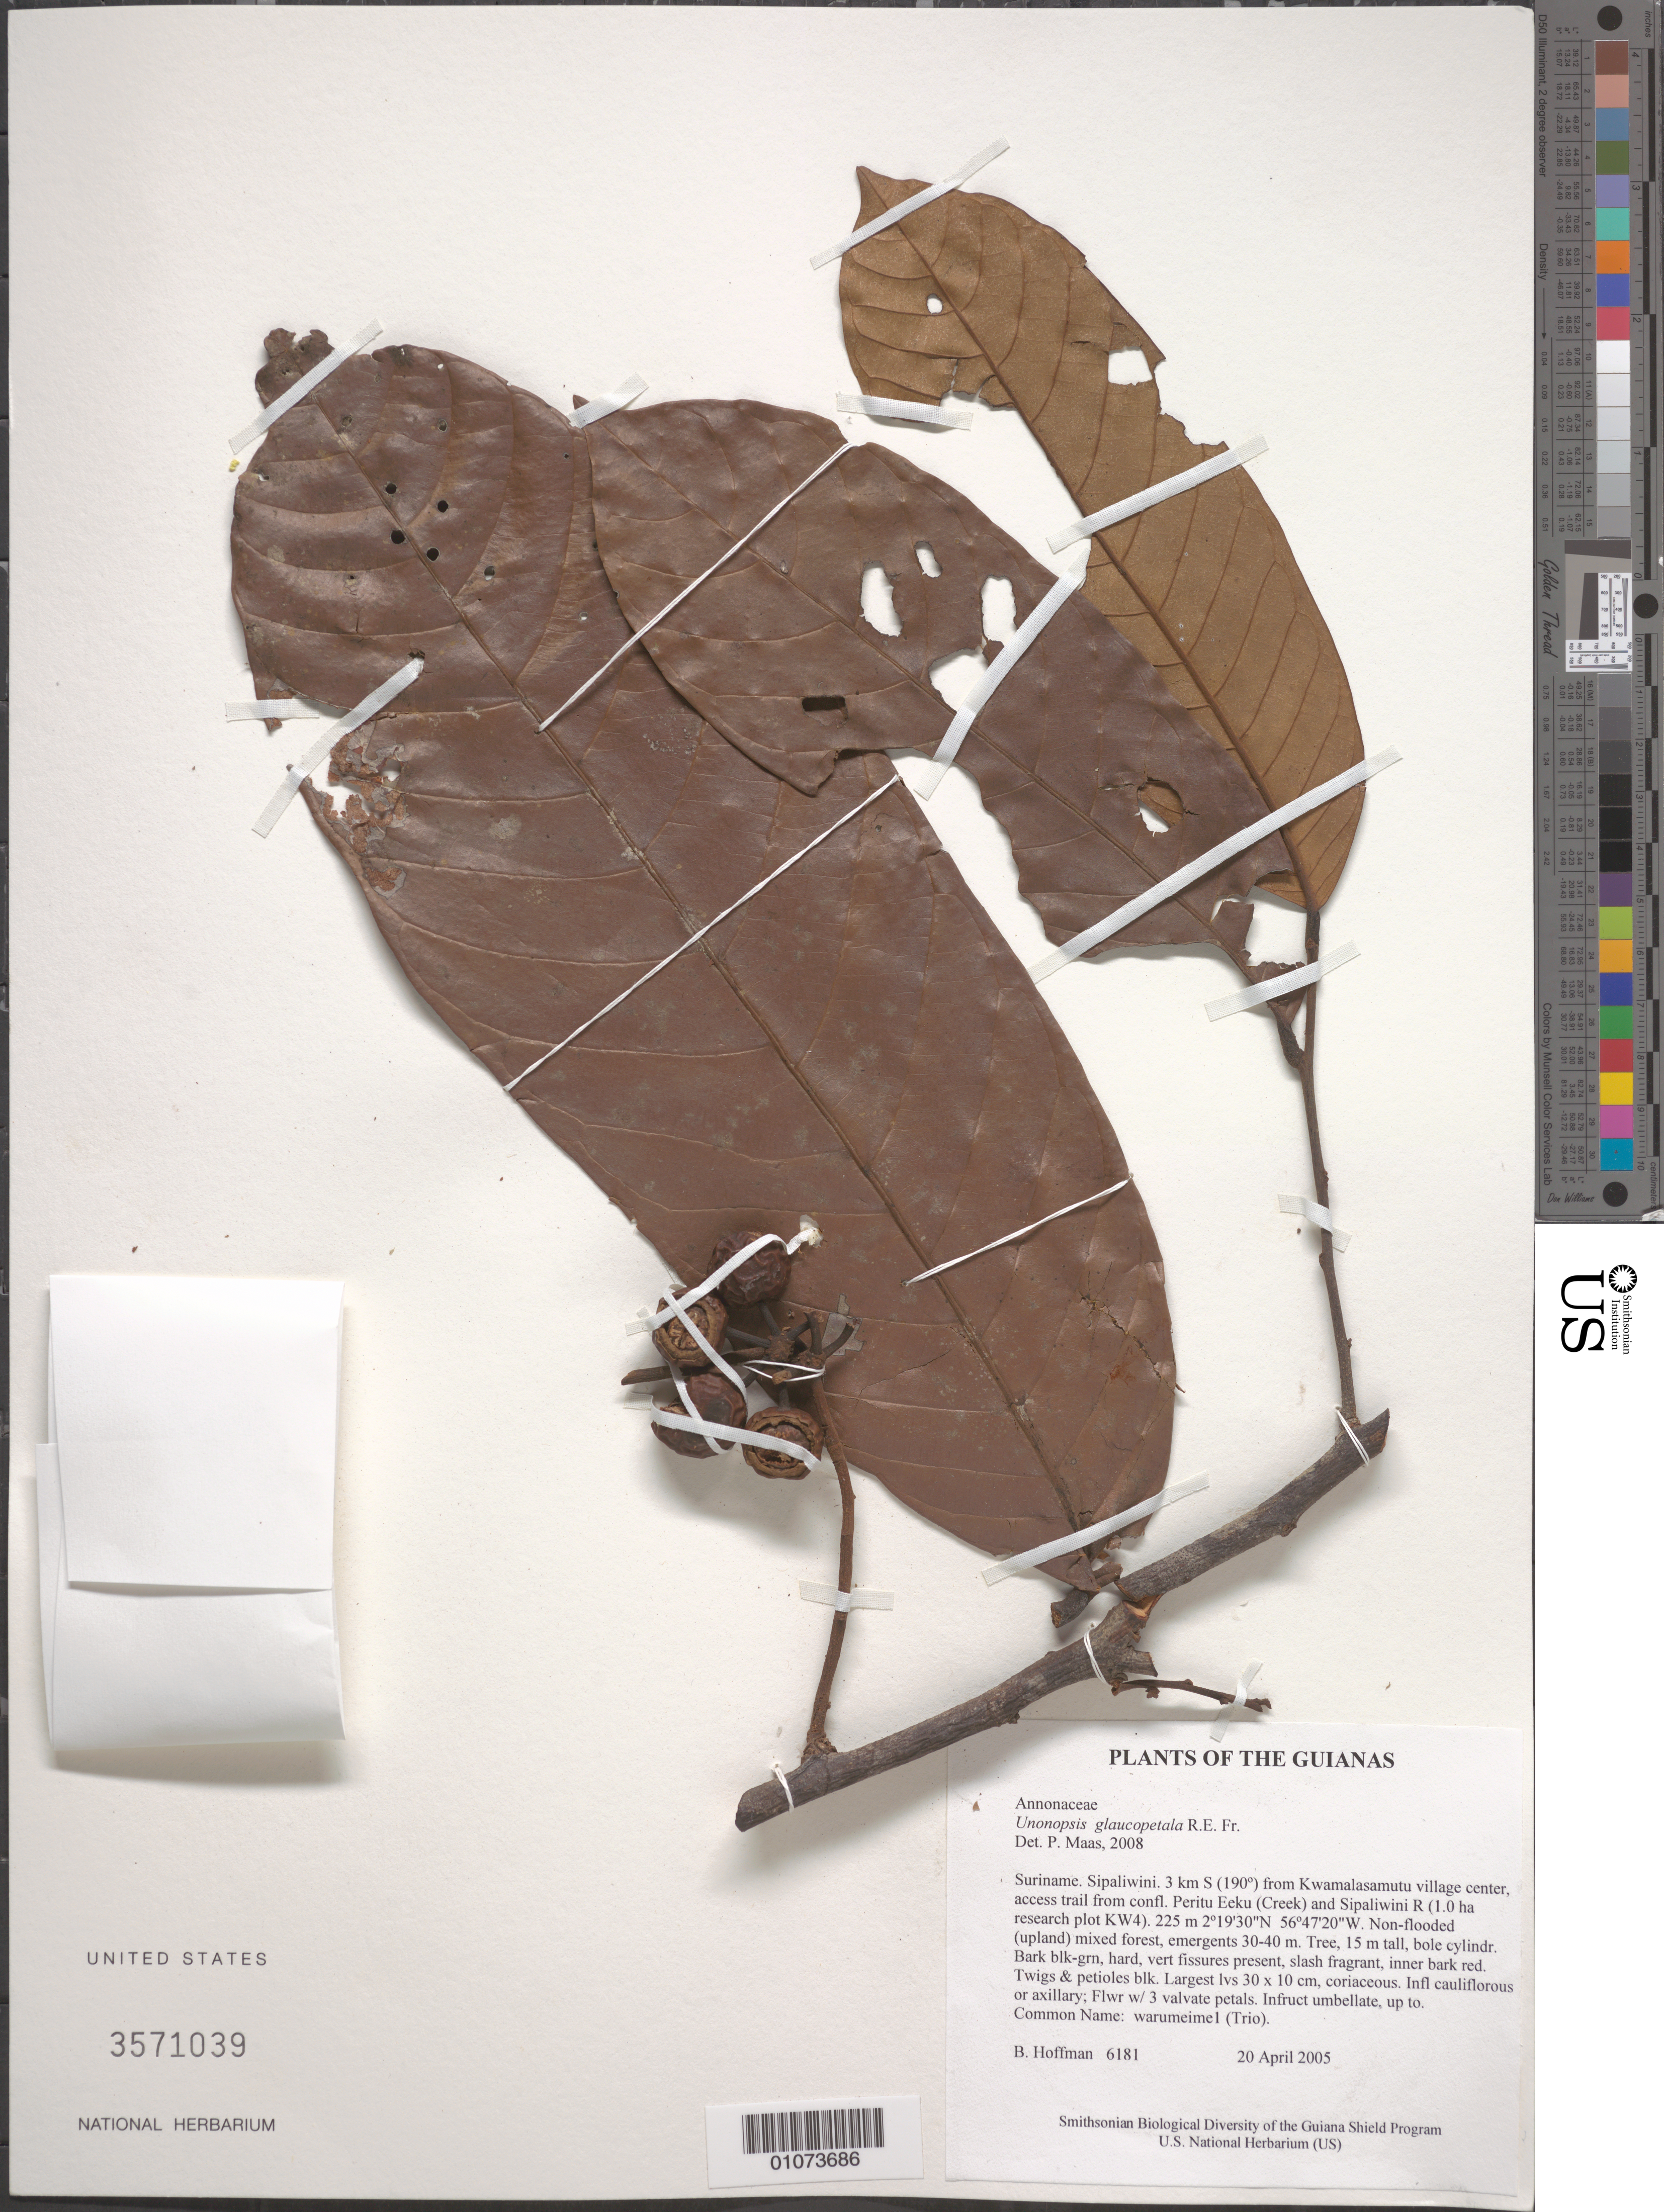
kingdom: Plantae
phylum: Tracheophyta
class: Magnoliopsida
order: Magnoliales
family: Annonaceae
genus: Unonopsis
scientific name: Unonopsis glaucopetala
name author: R.E. Fr.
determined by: Maas, Paul J. M.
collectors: B. Hoffman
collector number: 6181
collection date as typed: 20 April 2005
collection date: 2005-04-20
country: Suriname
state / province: Sipaliwini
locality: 3 km S (190º) from Kwamalasamutu village center, access trail from confl. Peritu Eeku (Creek) and Sipaliwini R (1.0 ha research plot KW4)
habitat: Non-flooded (upland) mixed forest, emergents 30-40 m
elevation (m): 225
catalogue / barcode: US 3571039